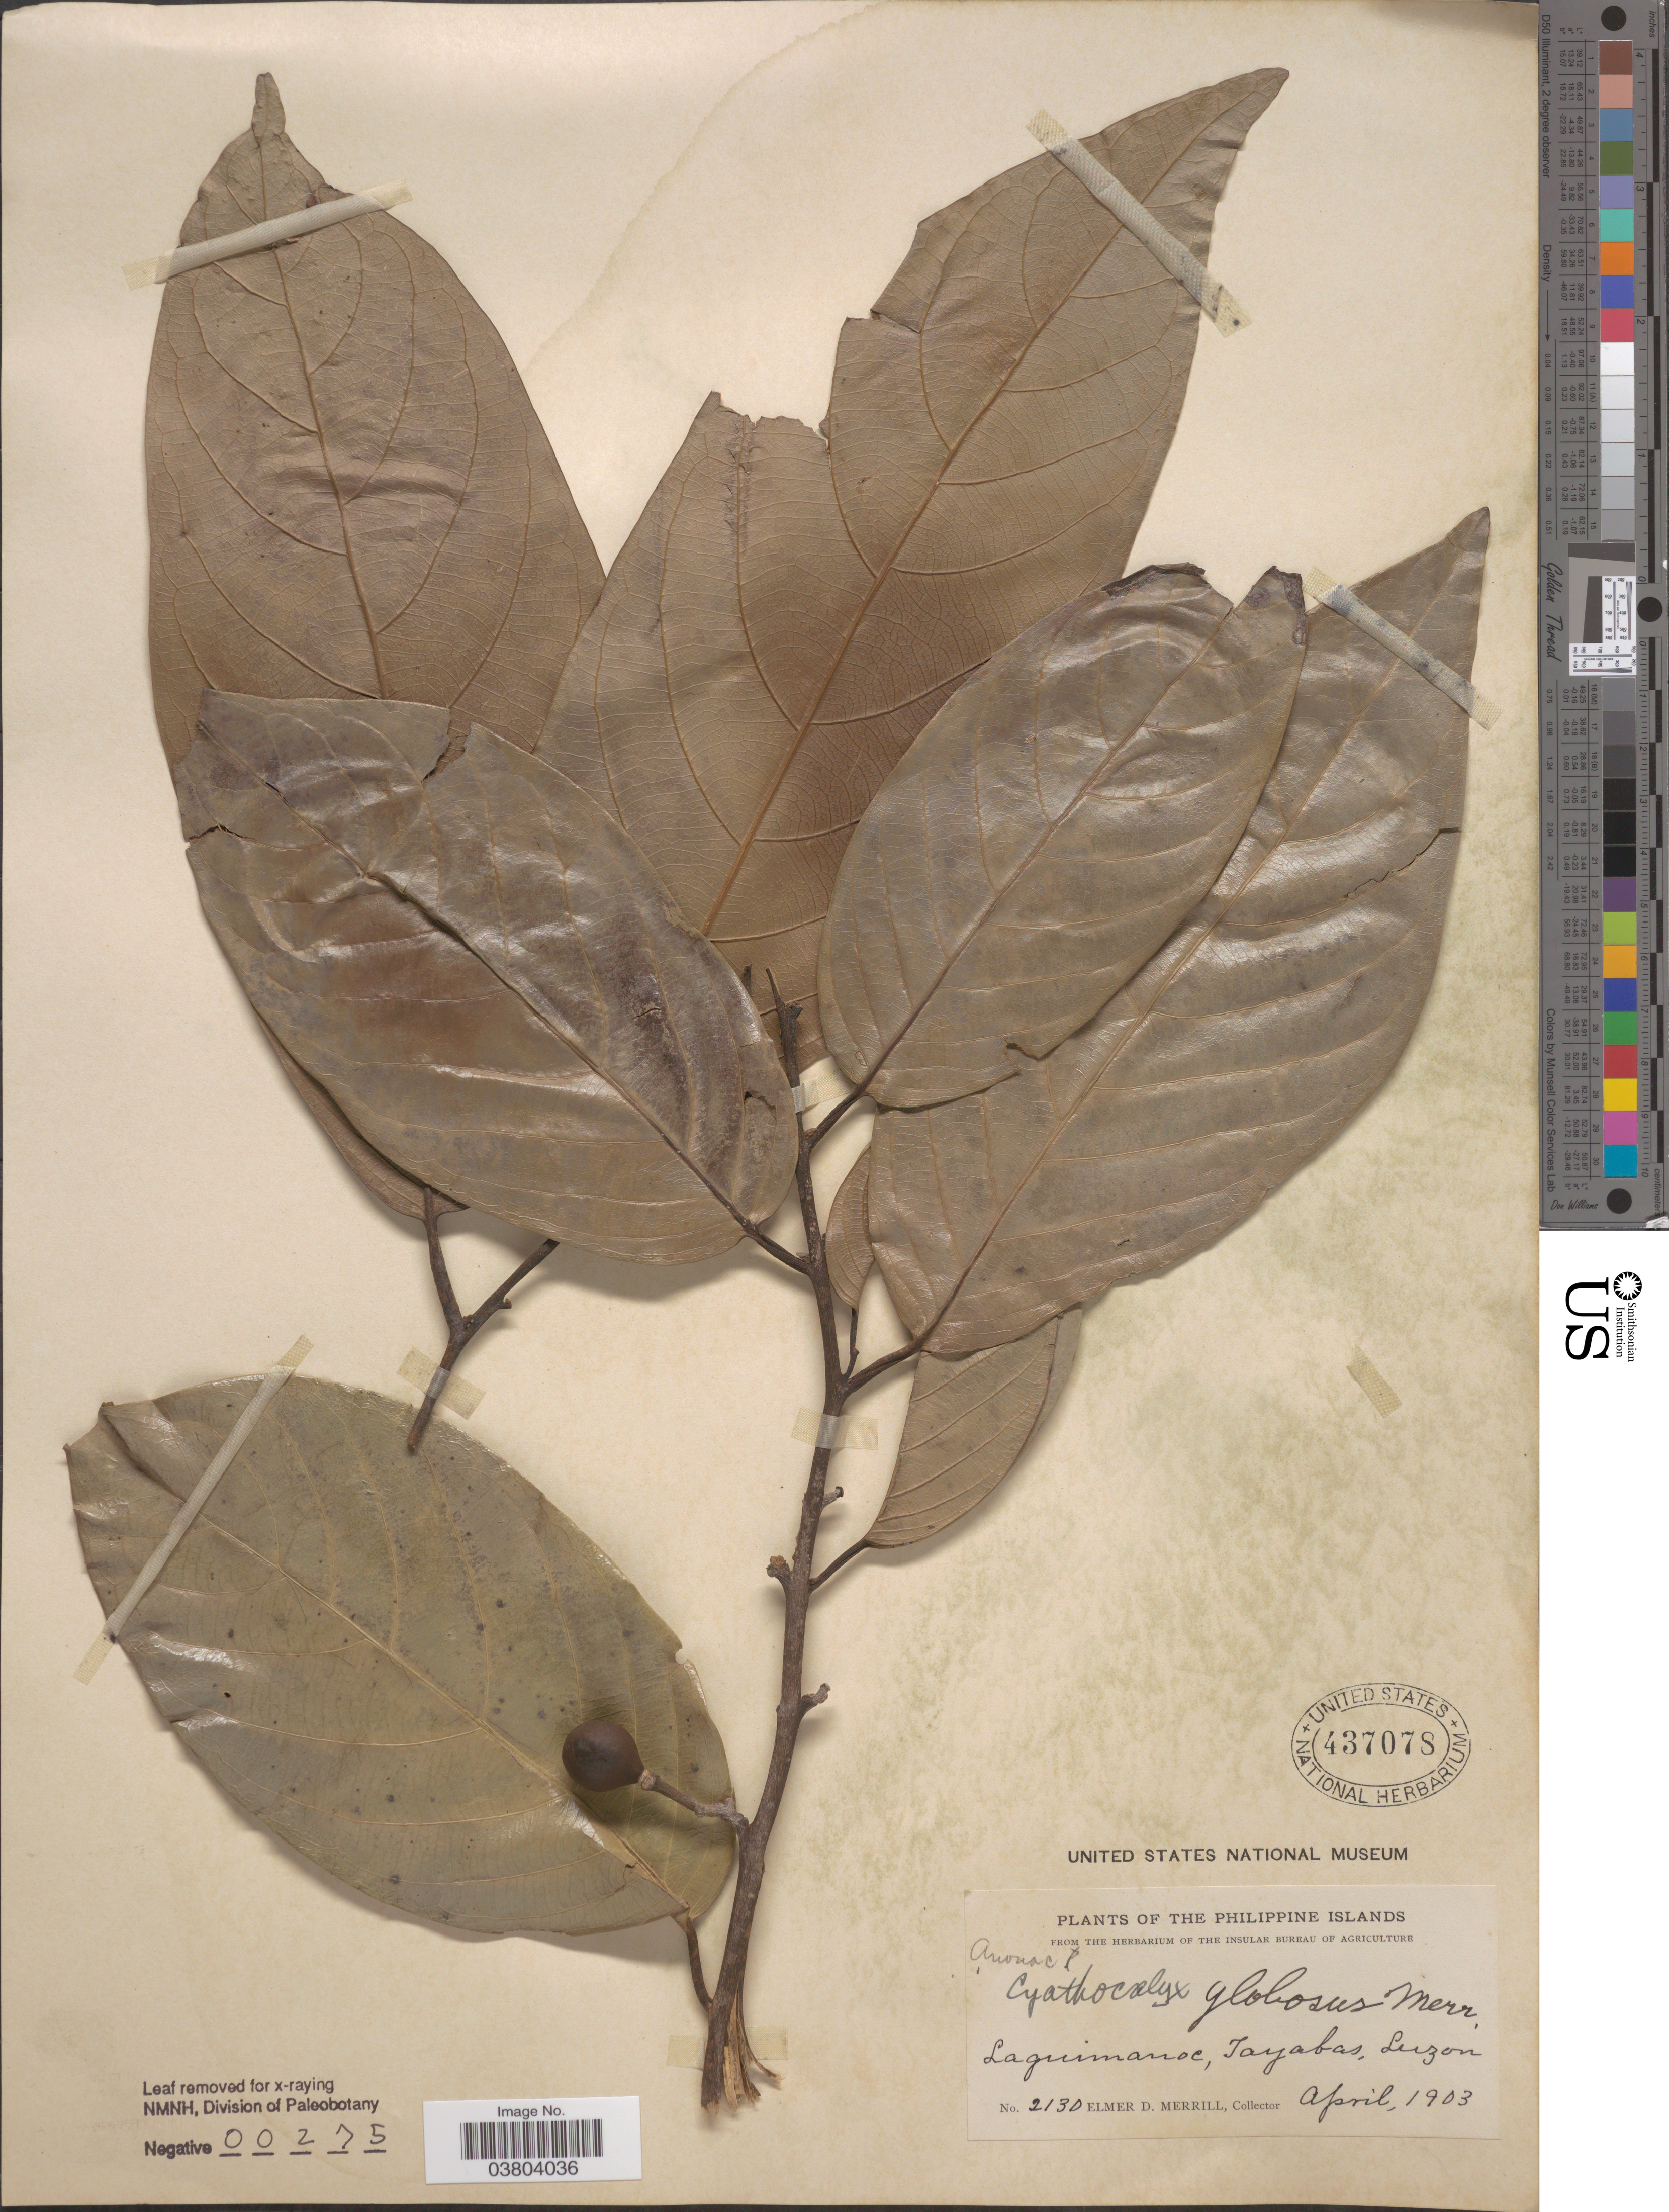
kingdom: Plantae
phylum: Tracheophyta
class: Magnoliopsida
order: Magnoliales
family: Annonaceae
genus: Cyathocalyx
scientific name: Cyathocalyx globosus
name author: Merr.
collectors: E. D. Merrill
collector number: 2130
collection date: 1903-04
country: Philippines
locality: Laguimanoc, Tayabas, Luzon.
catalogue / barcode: US 437078